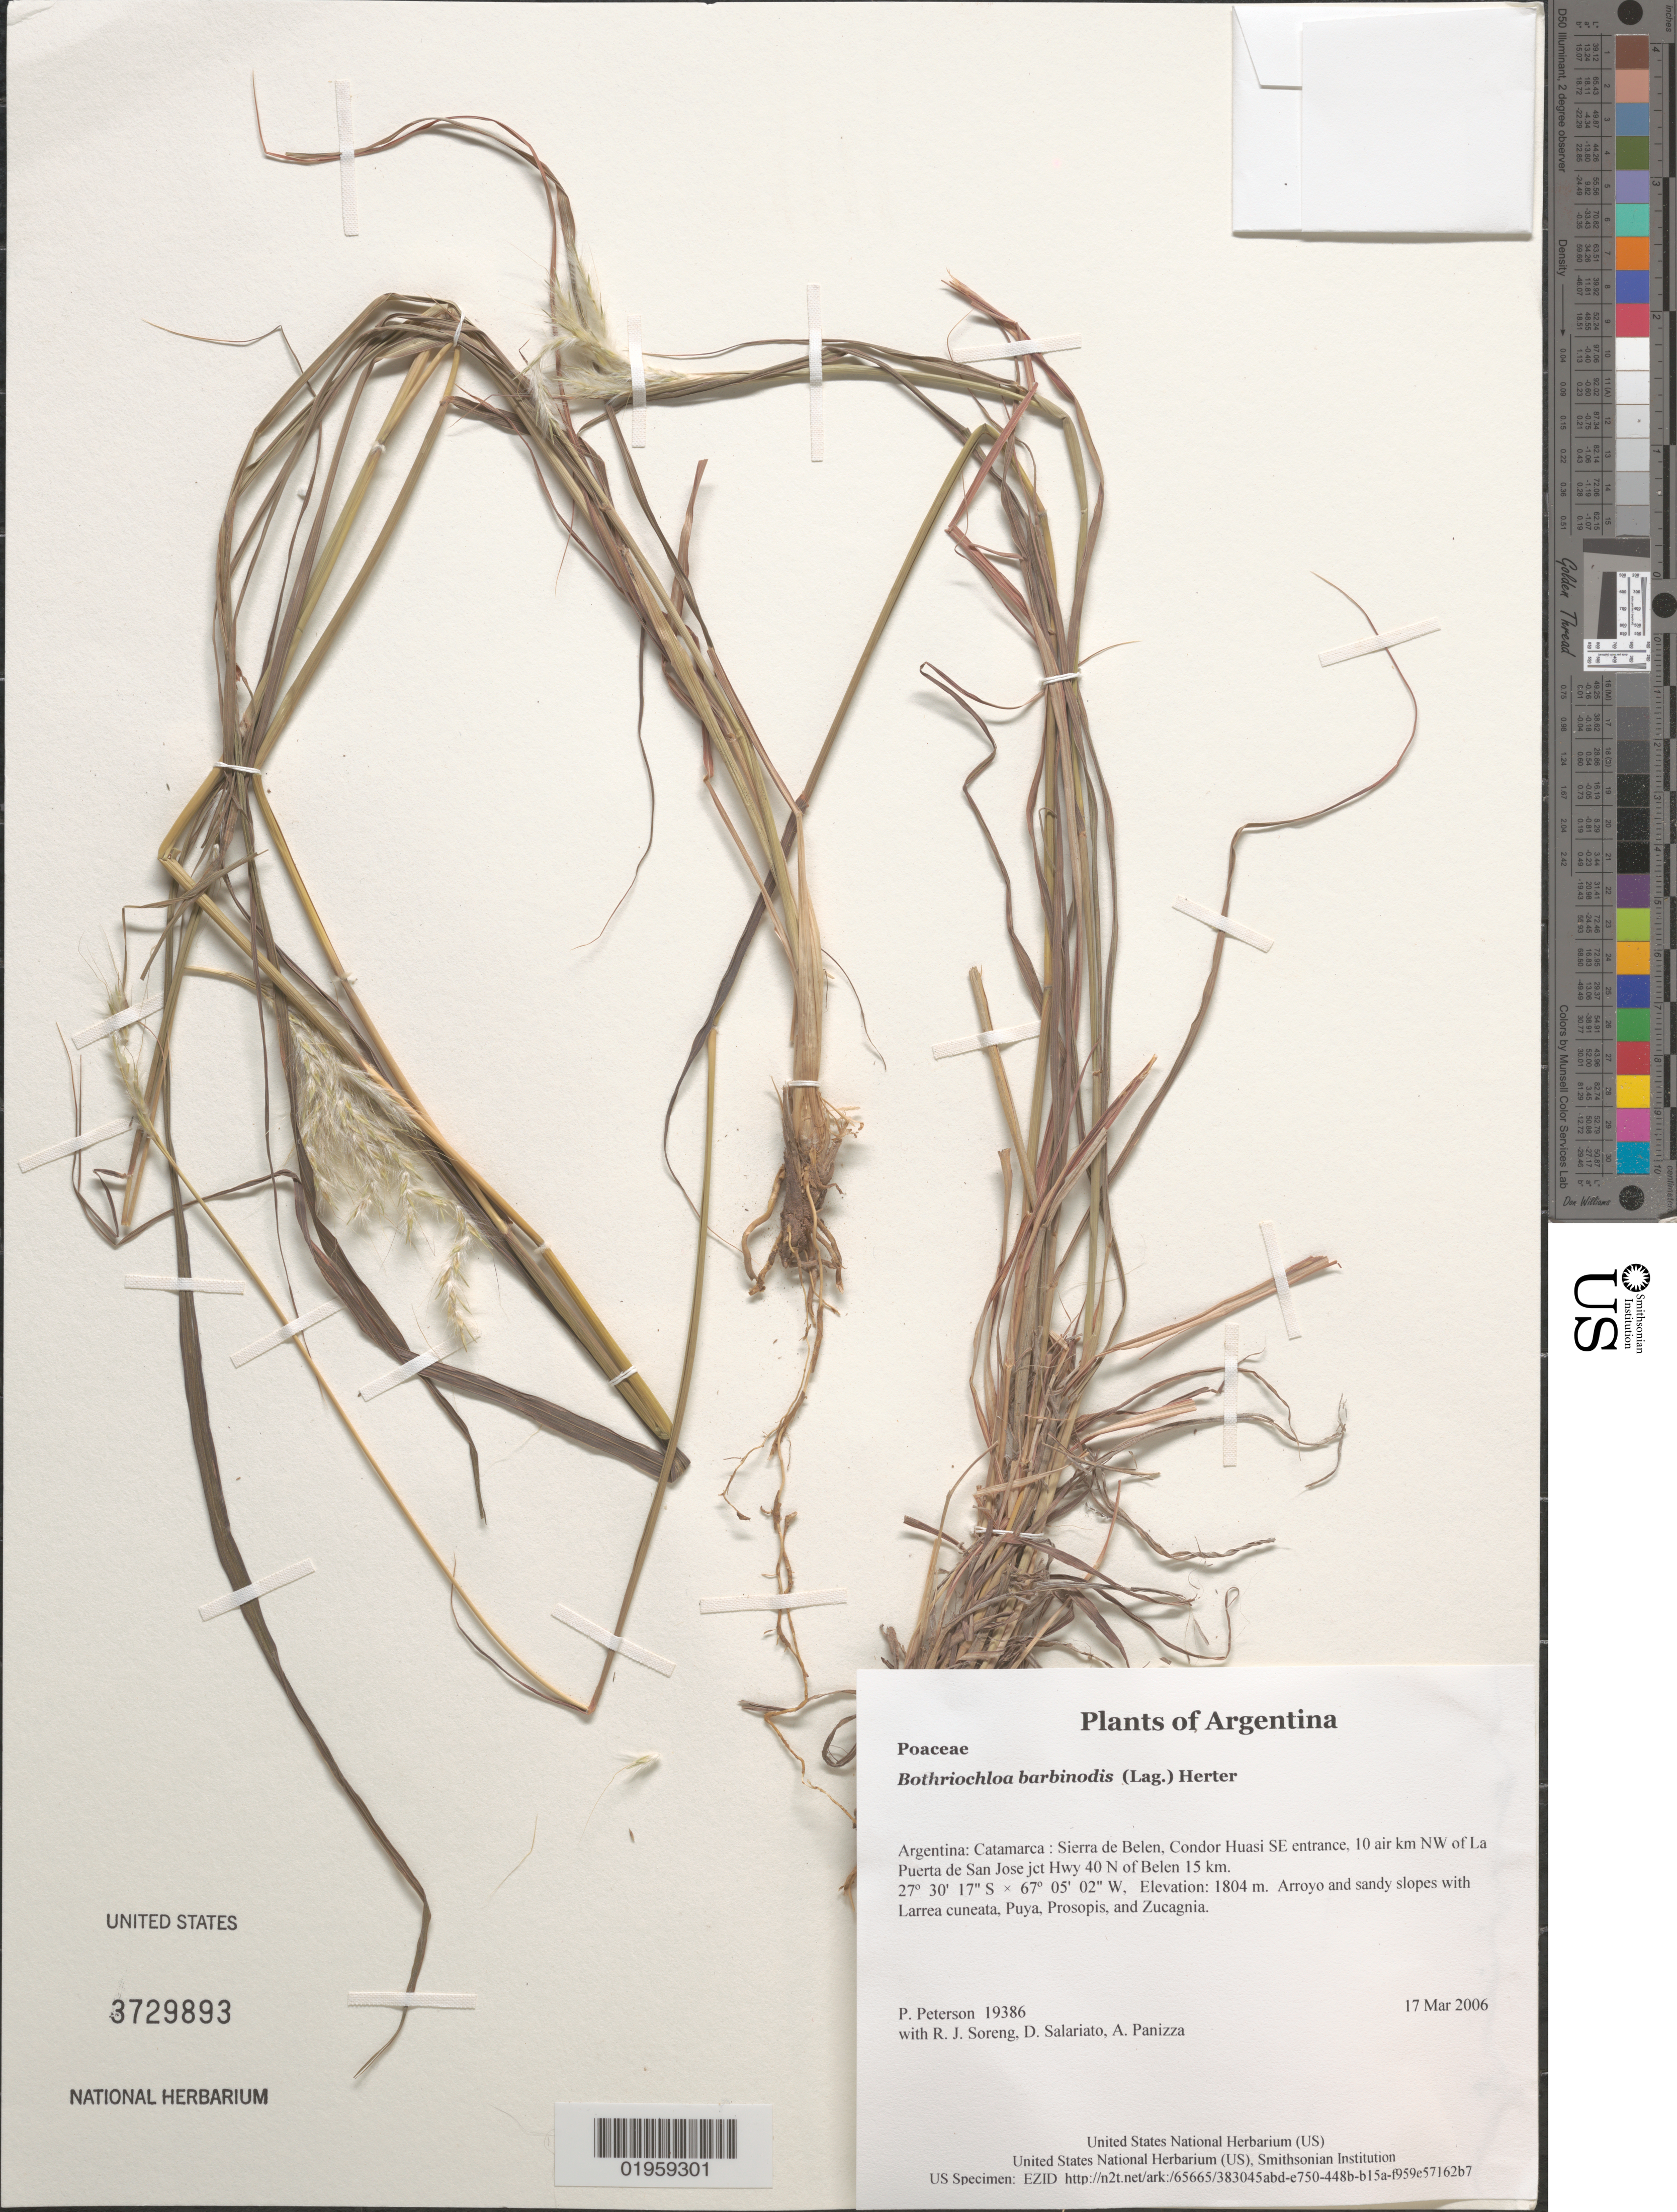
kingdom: Plantae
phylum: Tracheophyta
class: Liliopsida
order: Poales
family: Poaceae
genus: Bothriochloa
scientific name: Bothriochloa barbinodis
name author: (Lag.) Herter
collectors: P. M. Peterson, R. J. Soreng, D. Salariato & A. Panizza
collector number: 19386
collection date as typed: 17 Mar 2006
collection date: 2006-03-17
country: Argentina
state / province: Catamarca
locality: Sierra de Belen, Condor Huasi SE entrance, 10 air km NW of La Puerta de San Jose jct Hwy 40 N of Belen 15 km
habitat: Arroyo and sandy slopes with Larrea cuneata, Puya, Prosopis, and Zucagnia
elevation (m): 1804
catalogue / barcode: US 3729893